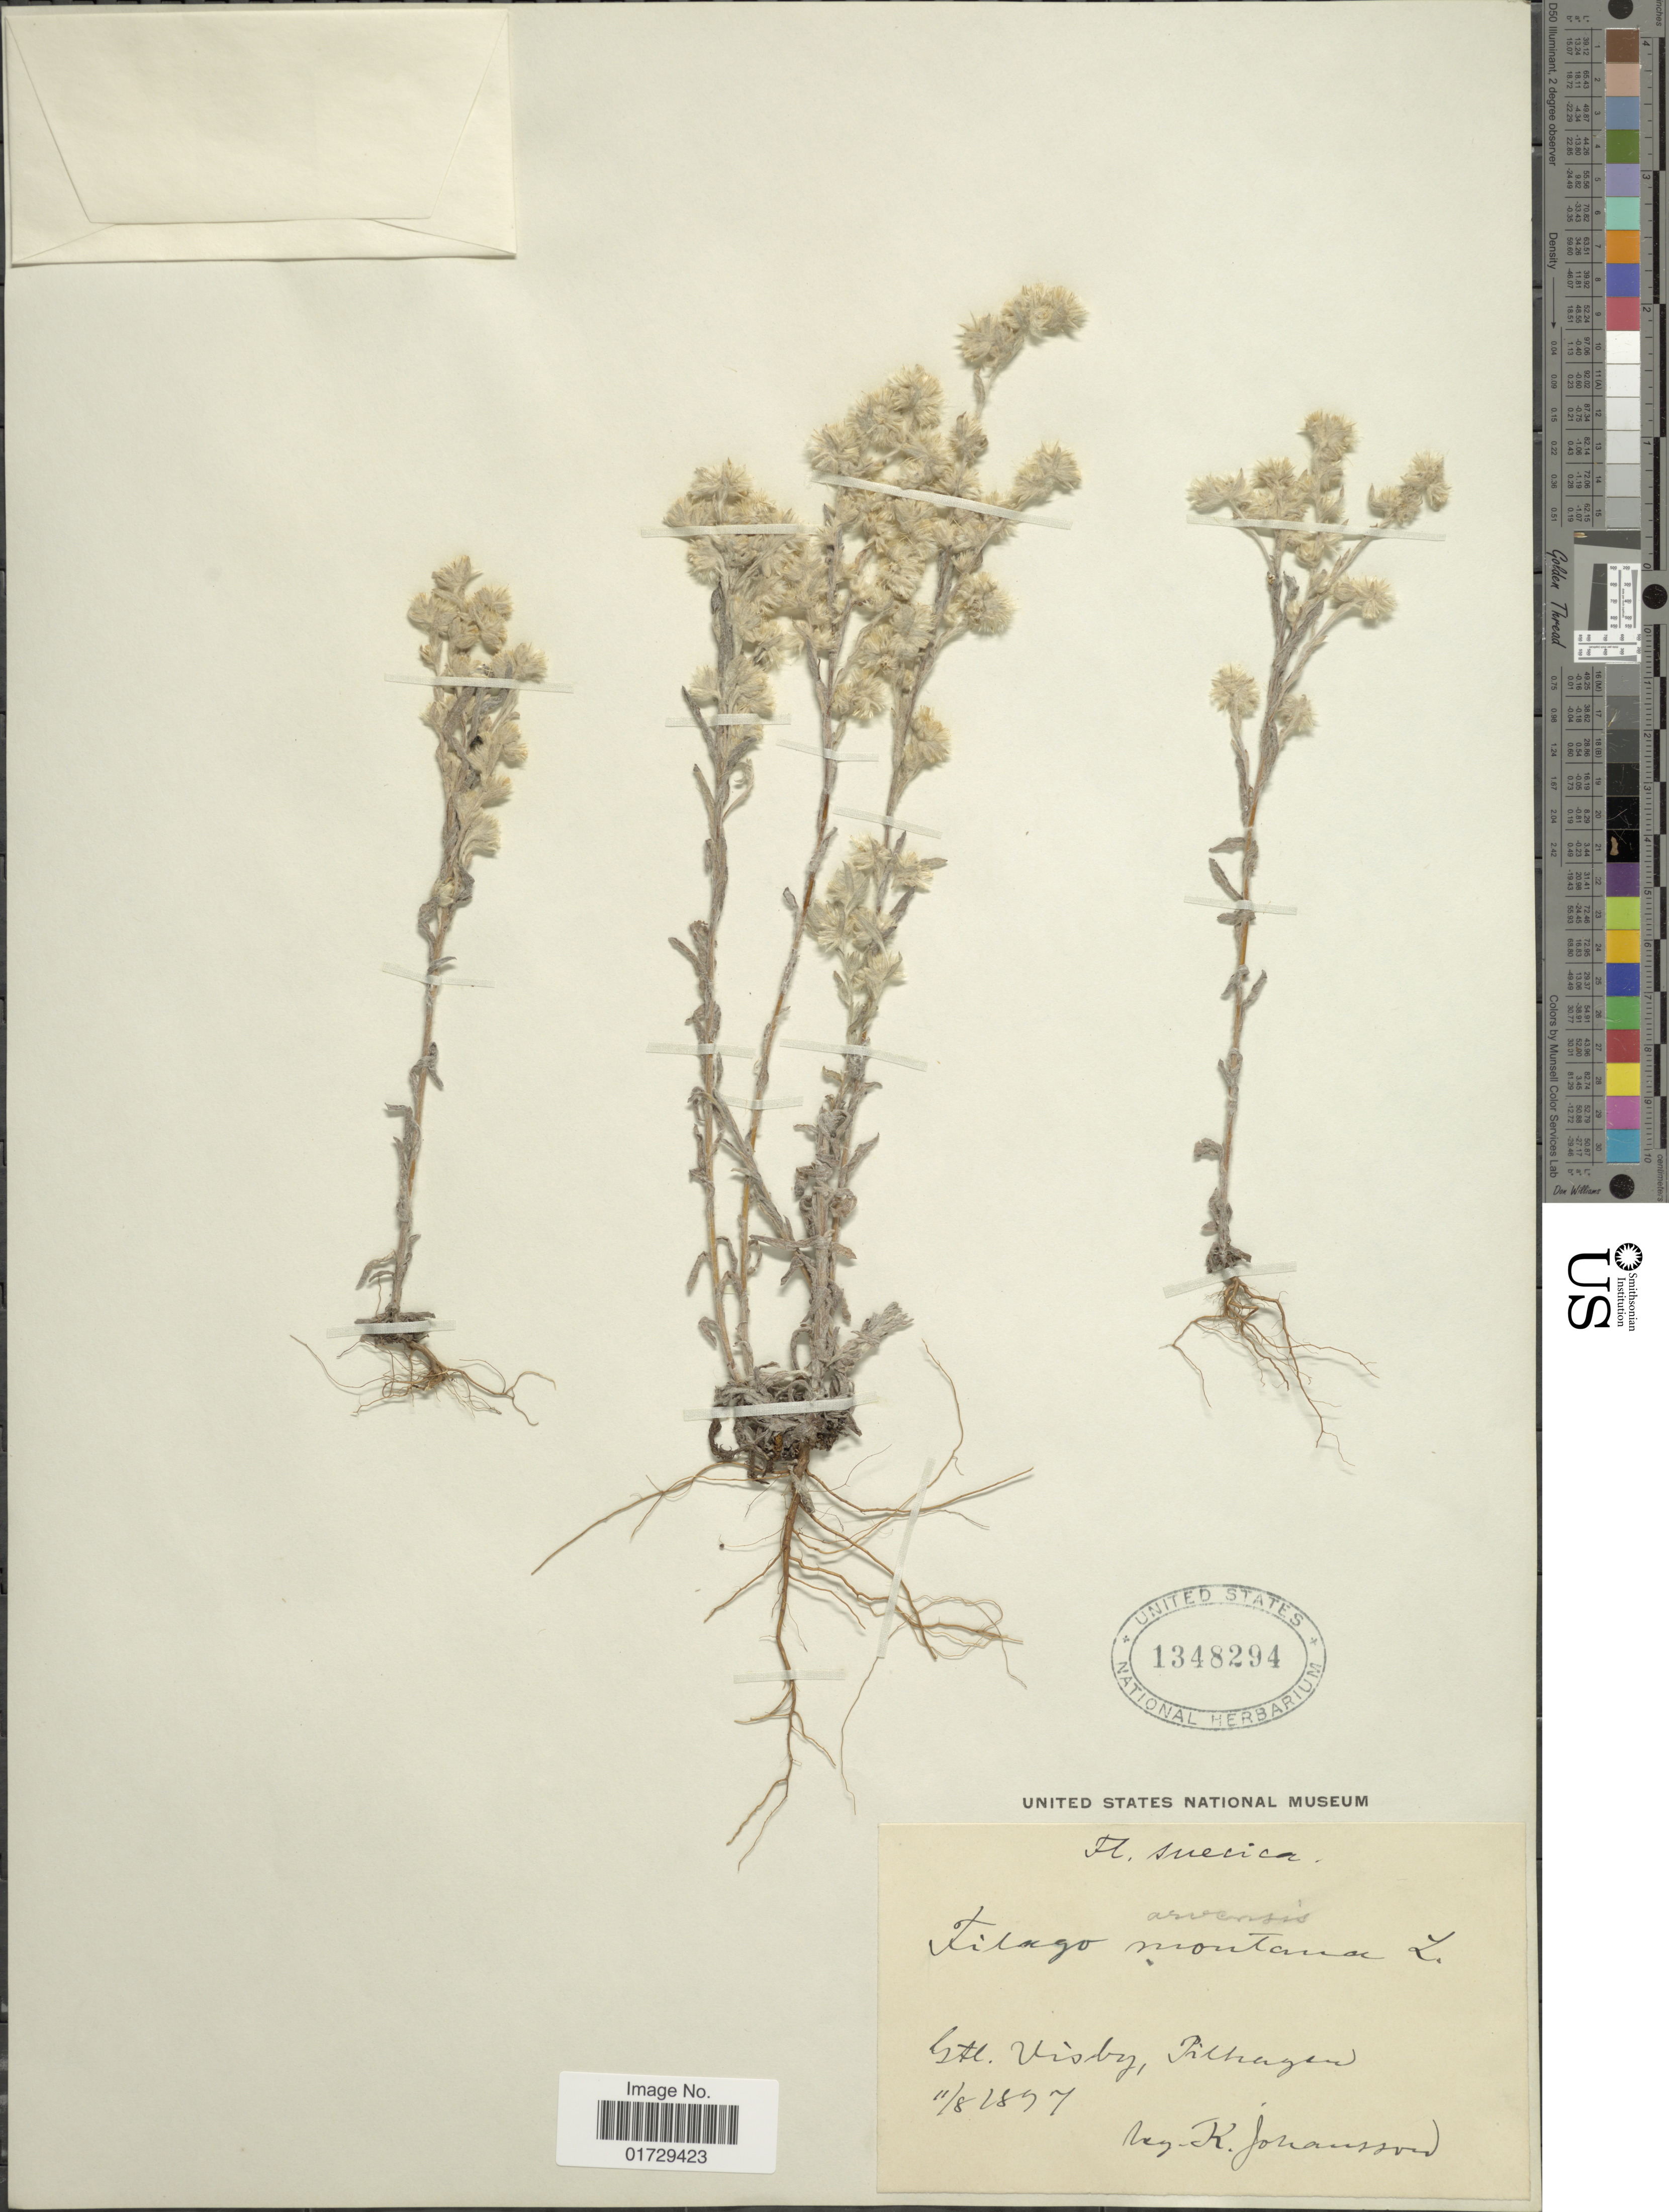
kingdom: Plantae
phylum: Tracheophyta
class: Magnoliopsida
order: Asterales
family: Asteraceae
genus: Filago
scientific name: Filago arvensis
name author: L.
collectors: K. Johansson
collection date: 1897-08-11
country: Sweden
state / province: Gotland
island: Gotland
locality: Anecica, Gtl. Visby, Pilhagen [interpreted]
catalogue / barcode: US 1348294